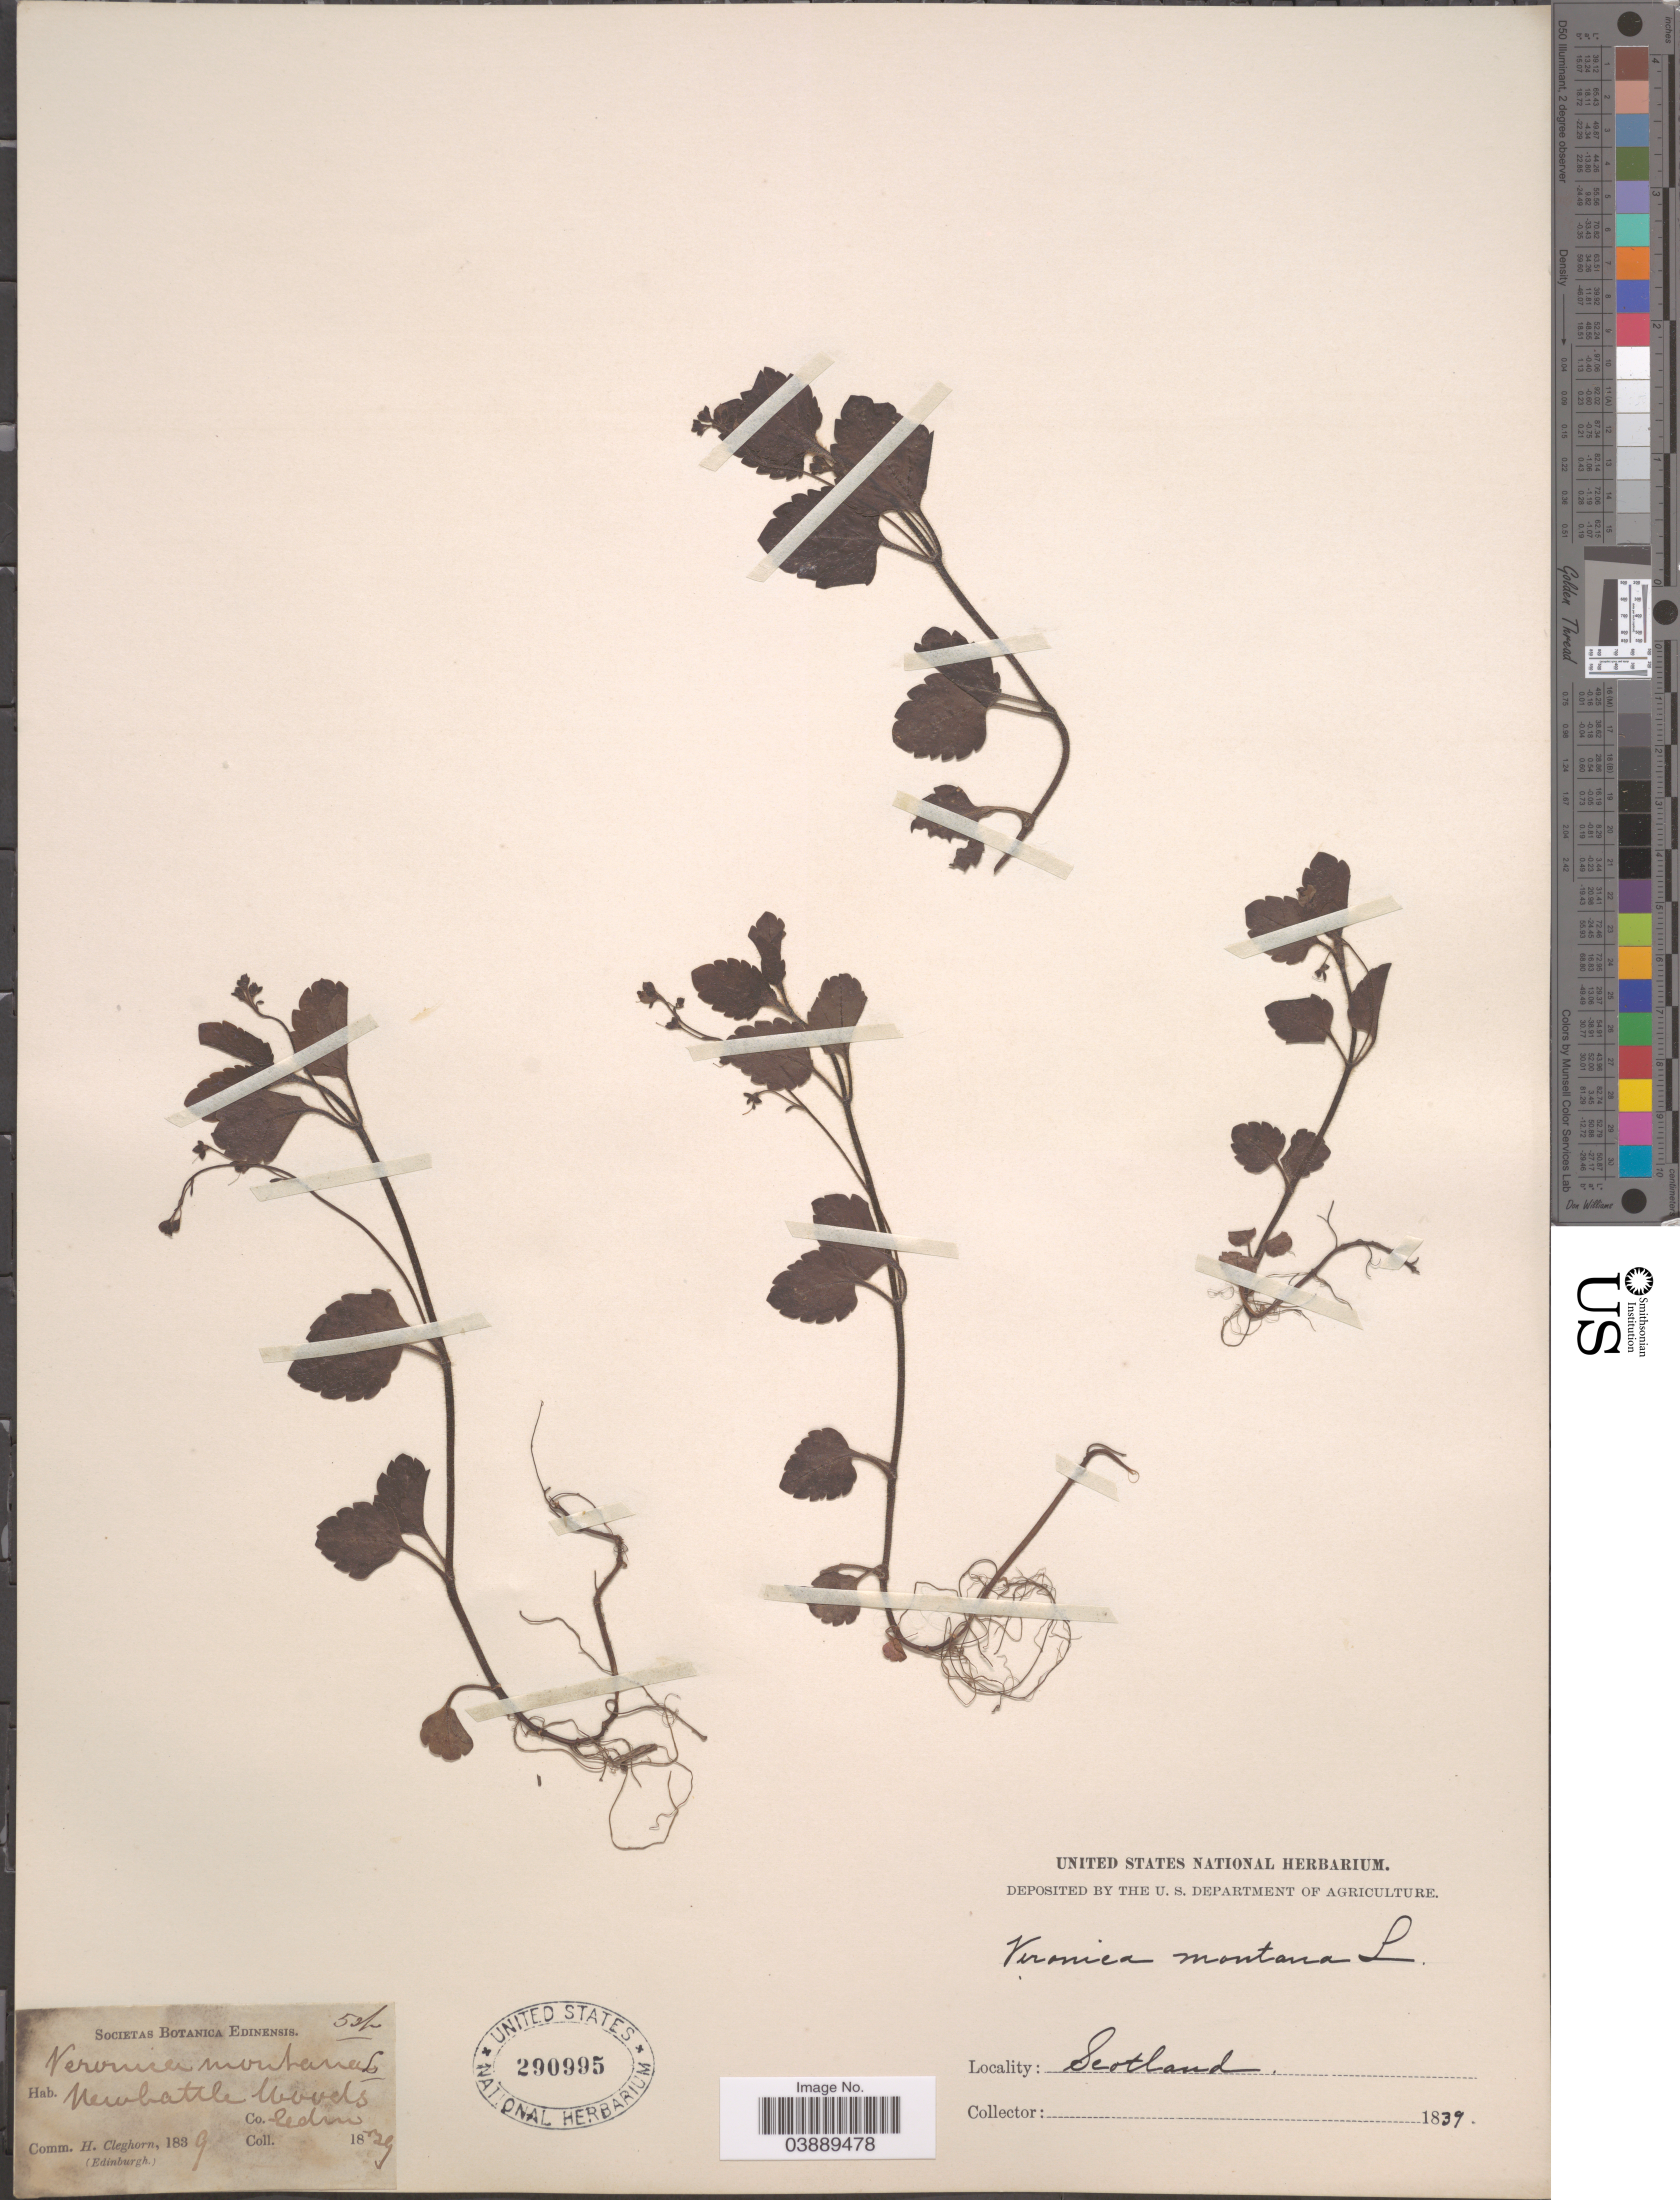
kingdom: Plantae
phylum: Tracheophyta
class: Magnoliopsida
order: Lamiales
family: Plantaginaceae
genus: Veronica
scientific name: Veronica montana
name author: L.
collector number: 526*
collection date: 1839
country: United Kingdom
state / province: Scotland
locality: Newbattle Woods. Co. Edin.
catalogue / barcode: US 290995